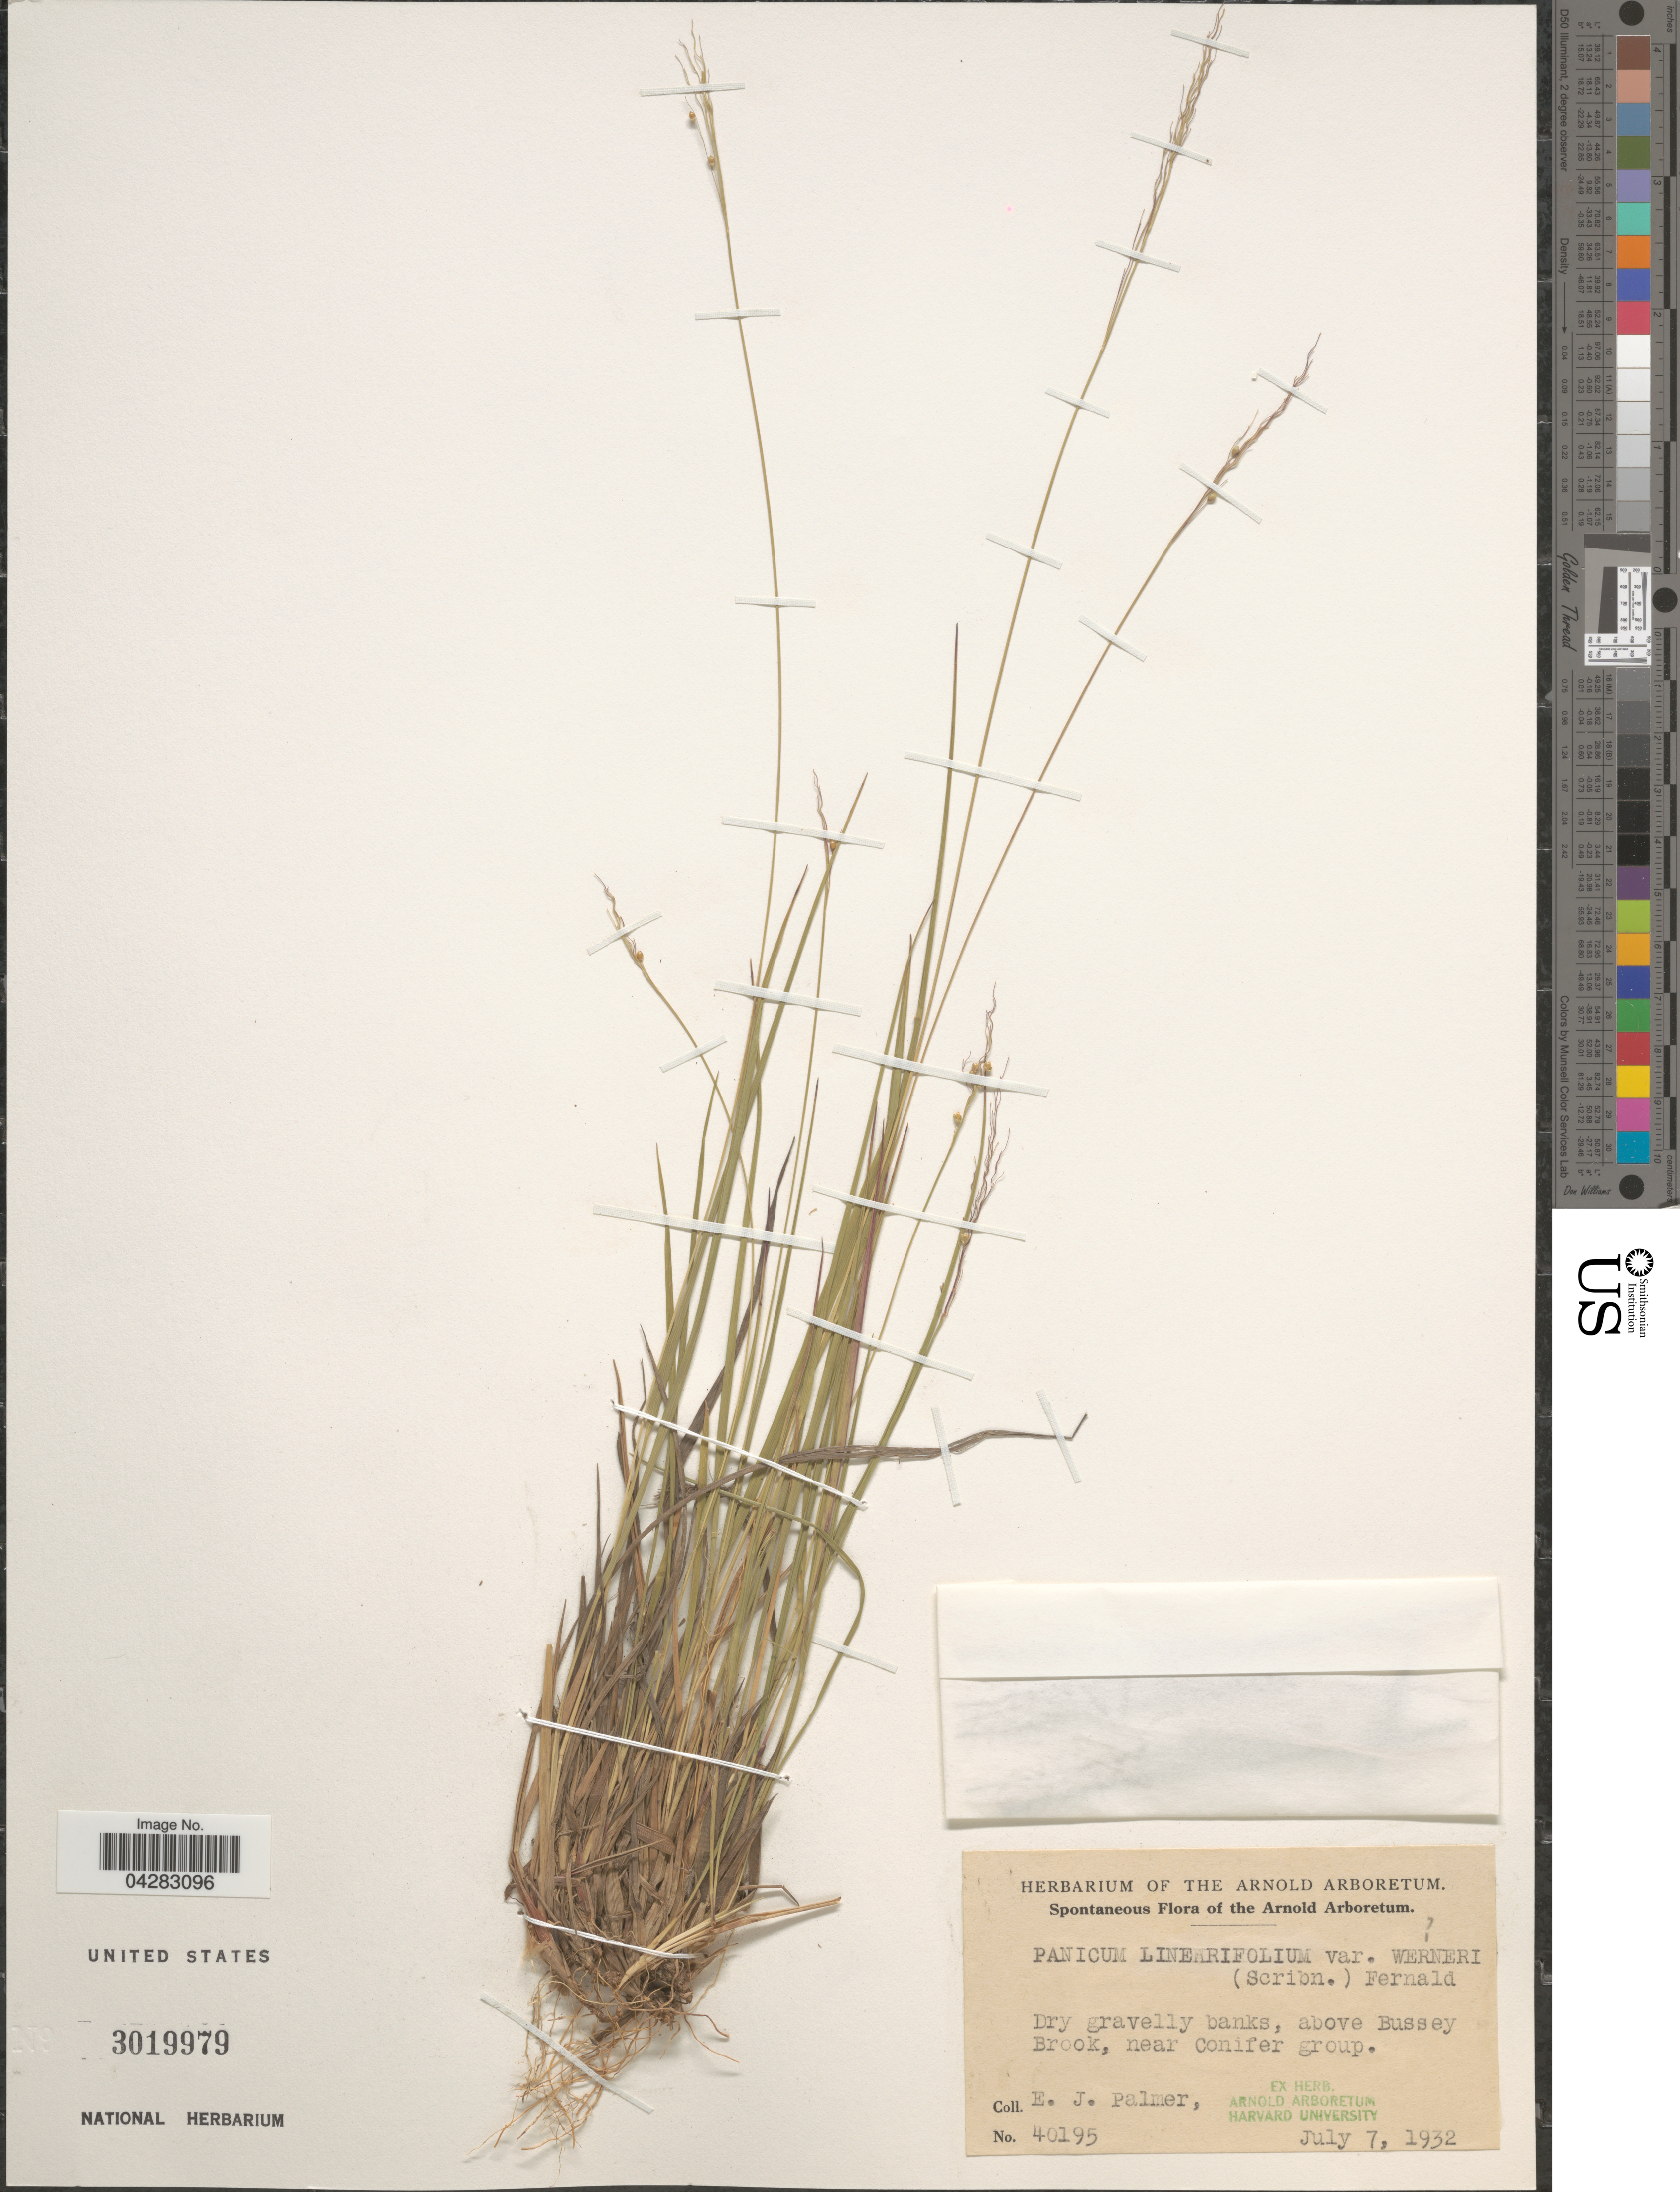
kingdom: Plantae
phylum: Tracheophyta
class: Liliopsida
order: Poales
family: Poaceae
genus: Dichanthelium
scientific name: Dichanthelium linearifolium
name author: (Scribn.) Gould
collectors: E. J. Palmer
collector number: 40195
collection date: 1932-07-07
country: United States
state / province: Massachusetts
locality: Arnold Arboretum. [unsure placement] Dry gravelly banks, above Bussey Brook, near Conifer group.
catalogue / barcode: US 3019979